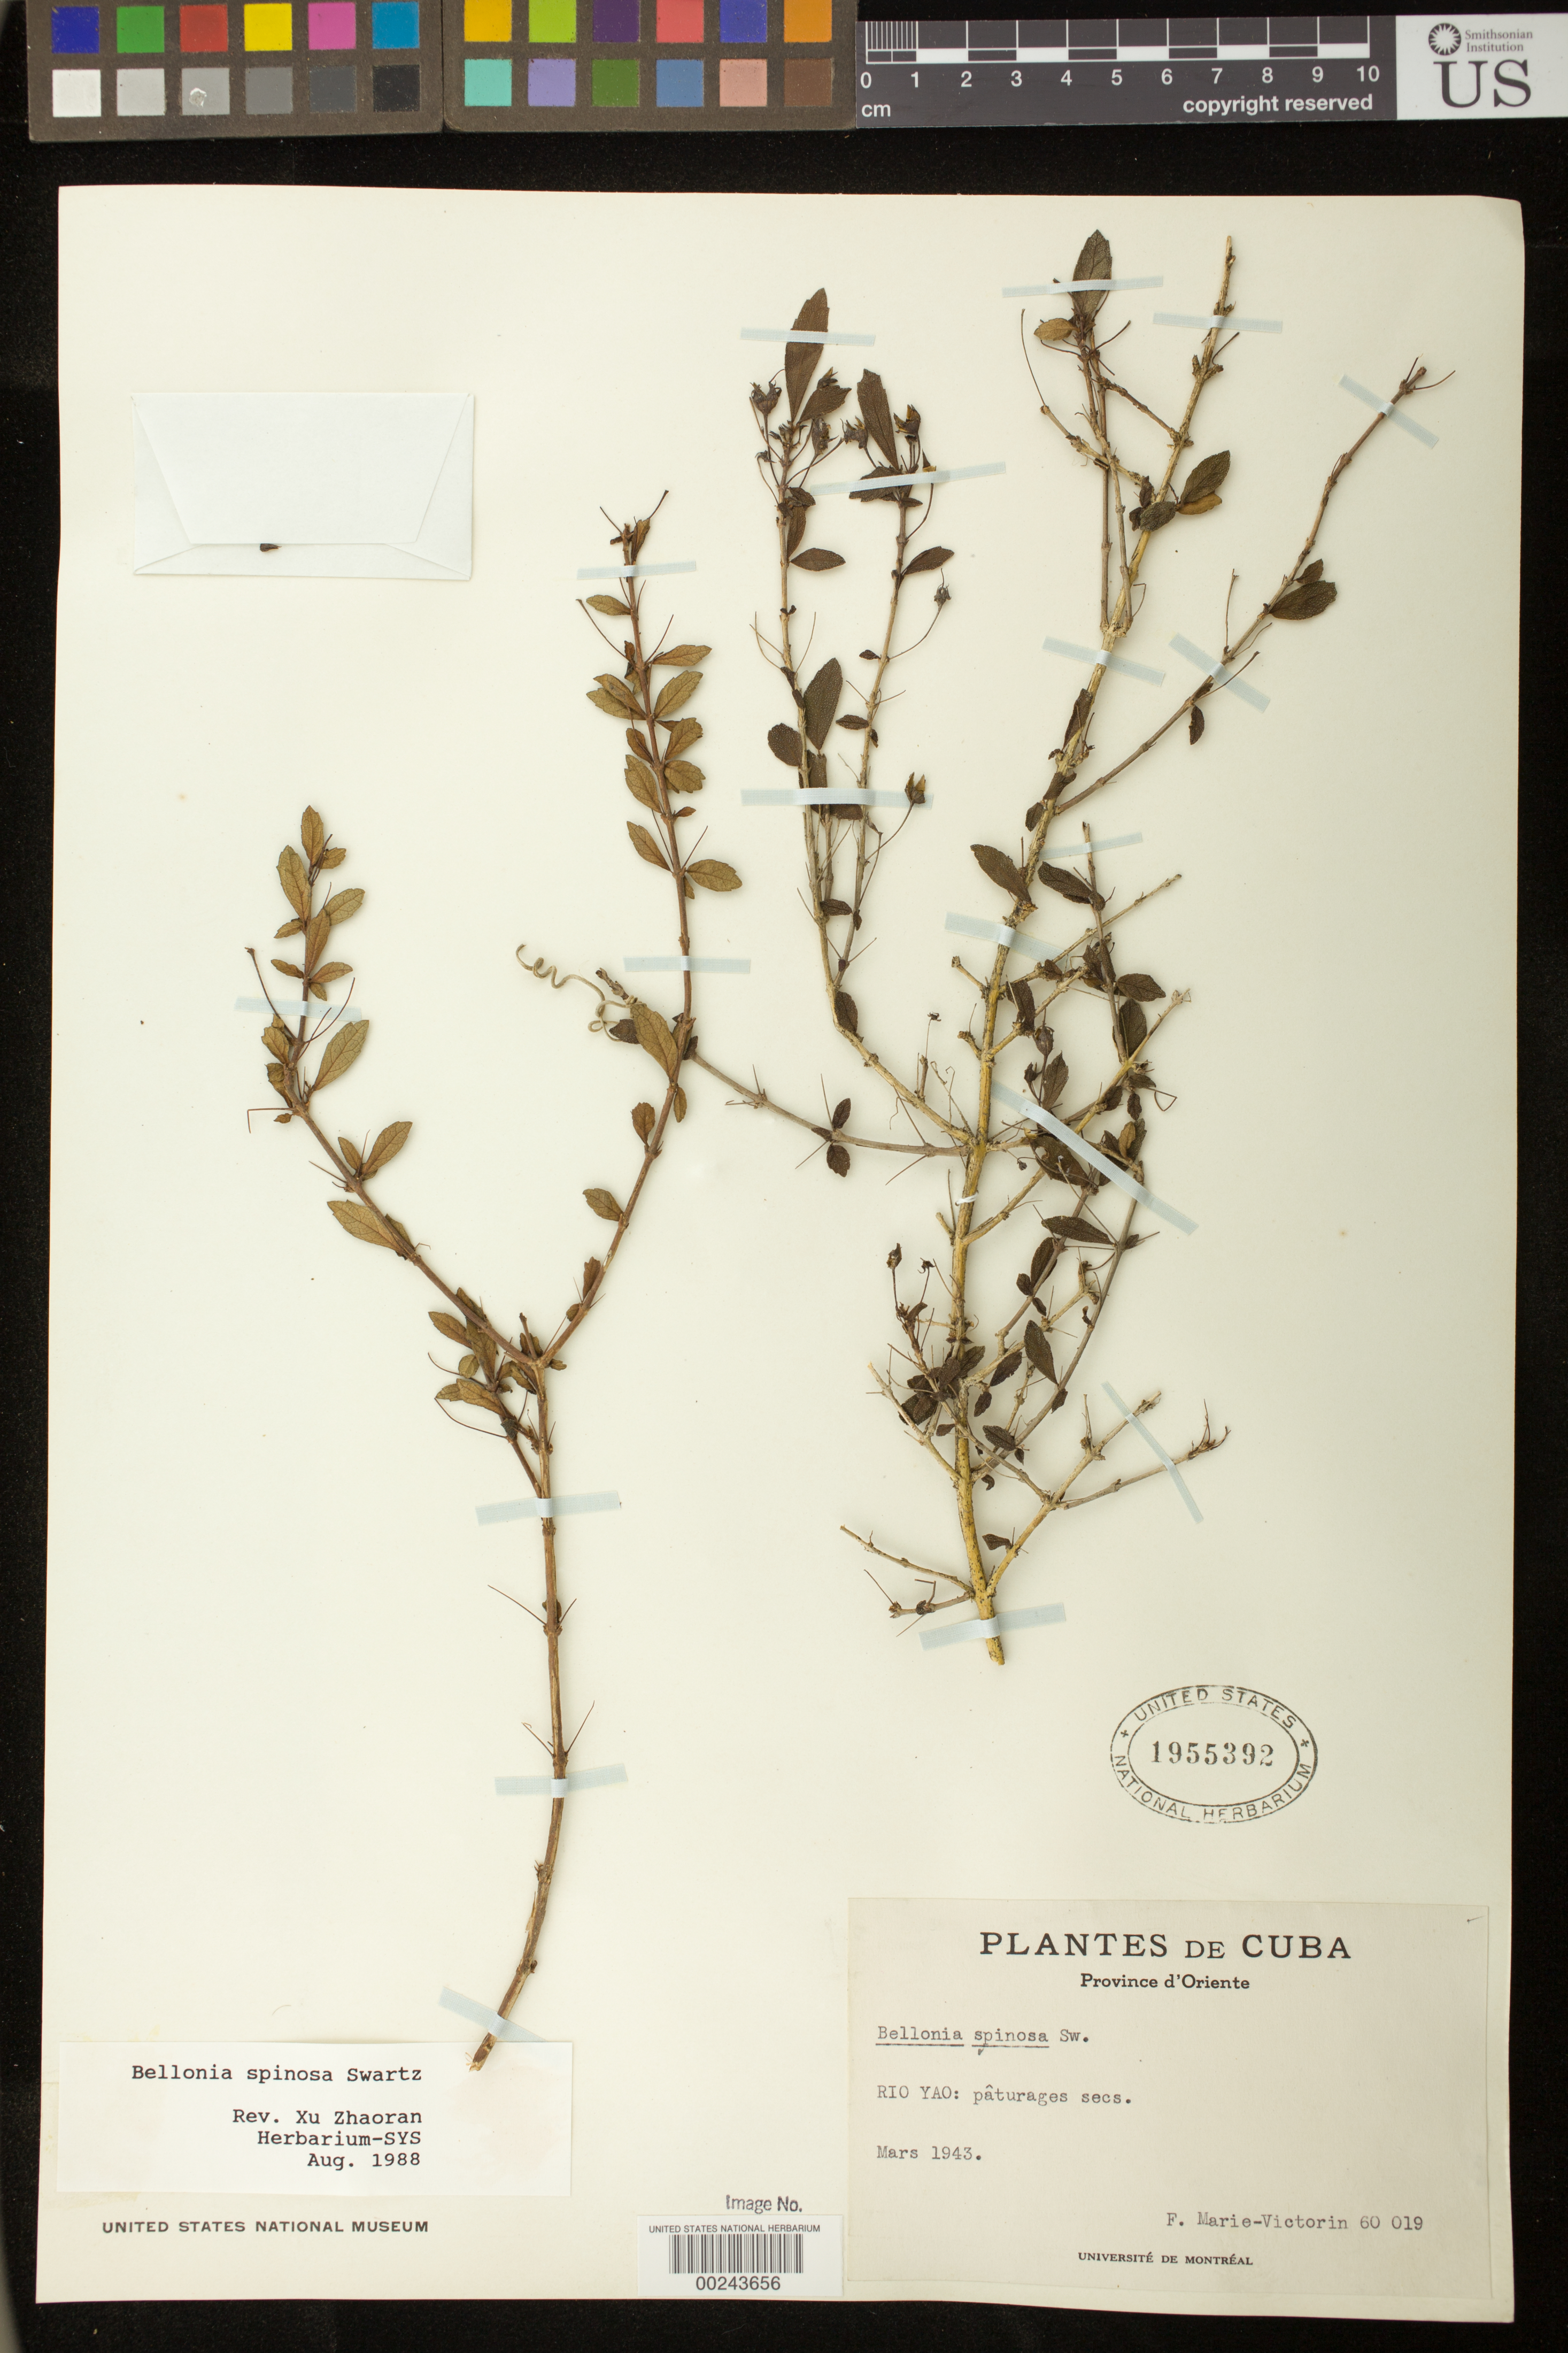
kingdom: Plantae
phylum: Tracheophyta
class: Magnoliopsida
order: Lamiales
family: Gesneriaceae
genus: Bellonia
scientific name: Bellonia spinosa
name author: Sw.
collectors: Fr. Marie-Victorin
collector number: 60019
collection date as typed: Mar 1943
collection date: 1943-03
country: Cuba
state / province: Oriente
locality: Rio Yao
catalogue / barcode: US 1955392